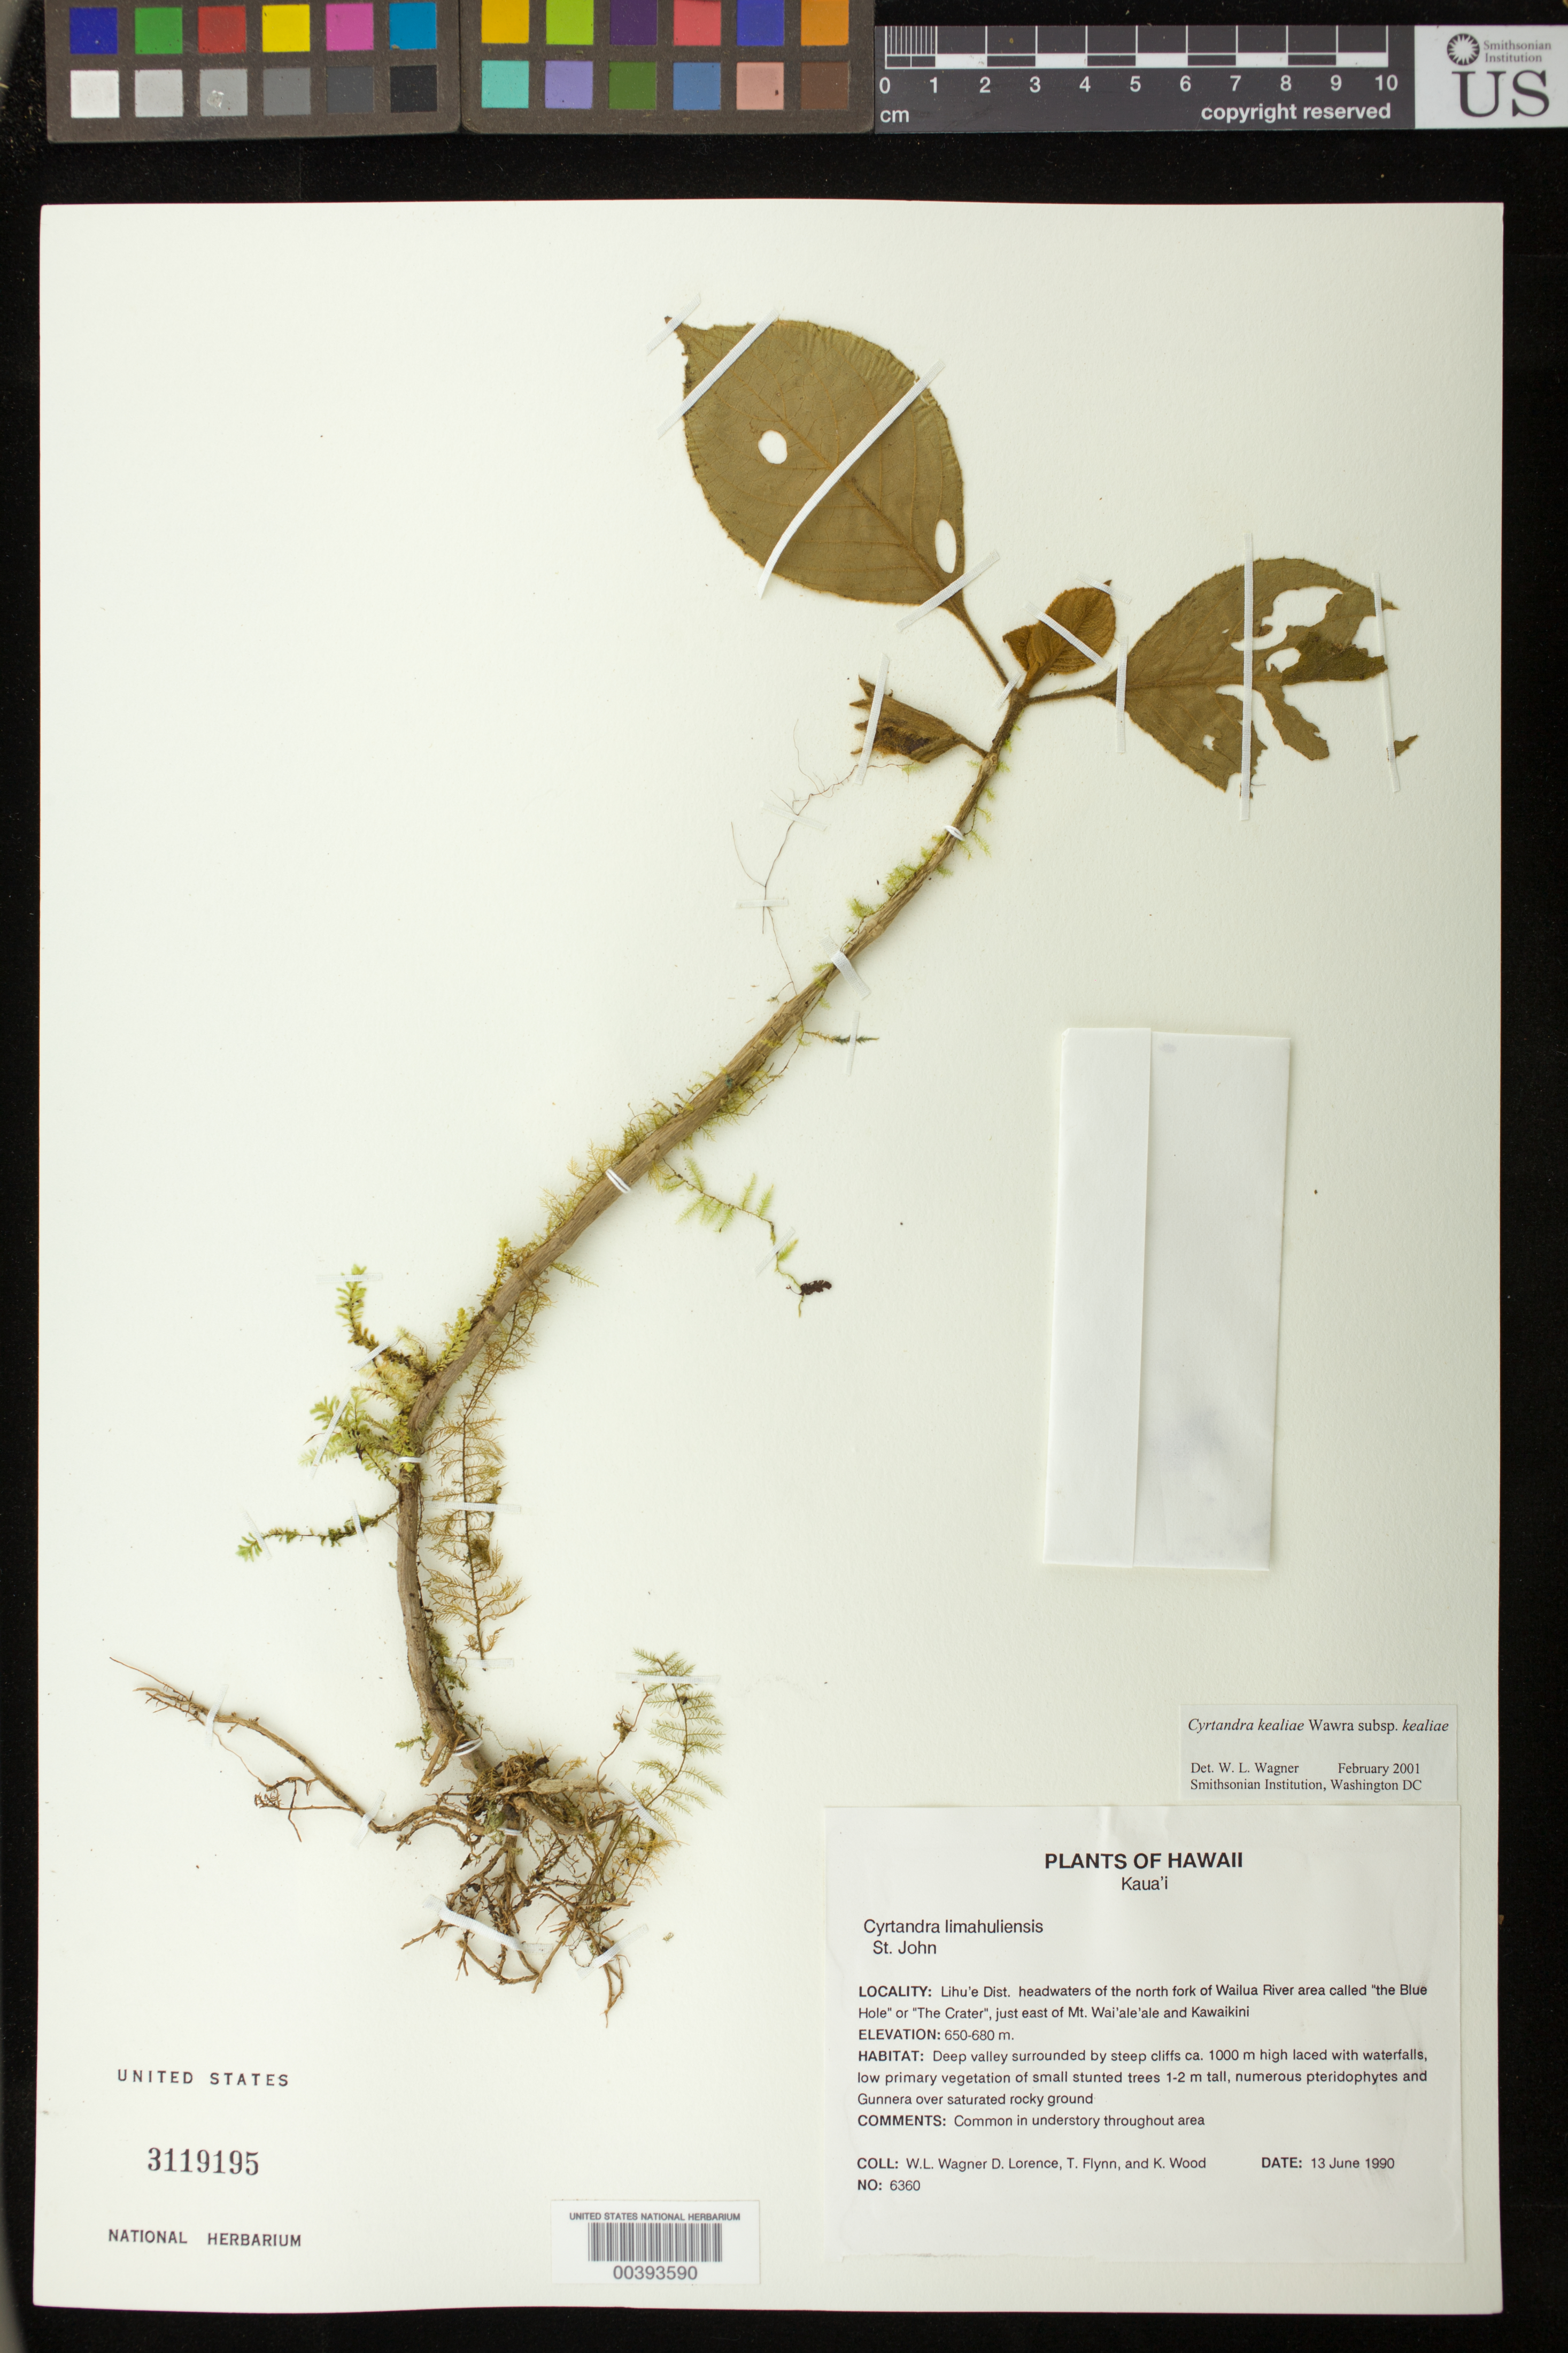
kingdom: Plantae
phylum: Tracheophyta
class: Magnoliopsida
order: Lamiales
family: Gesneriaceae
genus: Cyrtandra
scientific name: Cyrtandra kealiae subsp. kealiae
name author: Wawra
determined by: Wagner, W. L., (BOT), Smithsonian Institution - National Museum of Natural History (UNITED STATES)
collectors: W. L. Wagner, D. Lorence, T. W. Flynn & K. R. Wood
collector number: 6360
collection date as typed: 13 Jun 1990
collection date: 1990-06-13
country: United States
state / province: Hawaii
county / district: Kauai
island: Kaua'i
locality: Lihue District, Wailua river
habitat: Headwaters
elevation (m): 650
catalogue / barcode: US 3119195